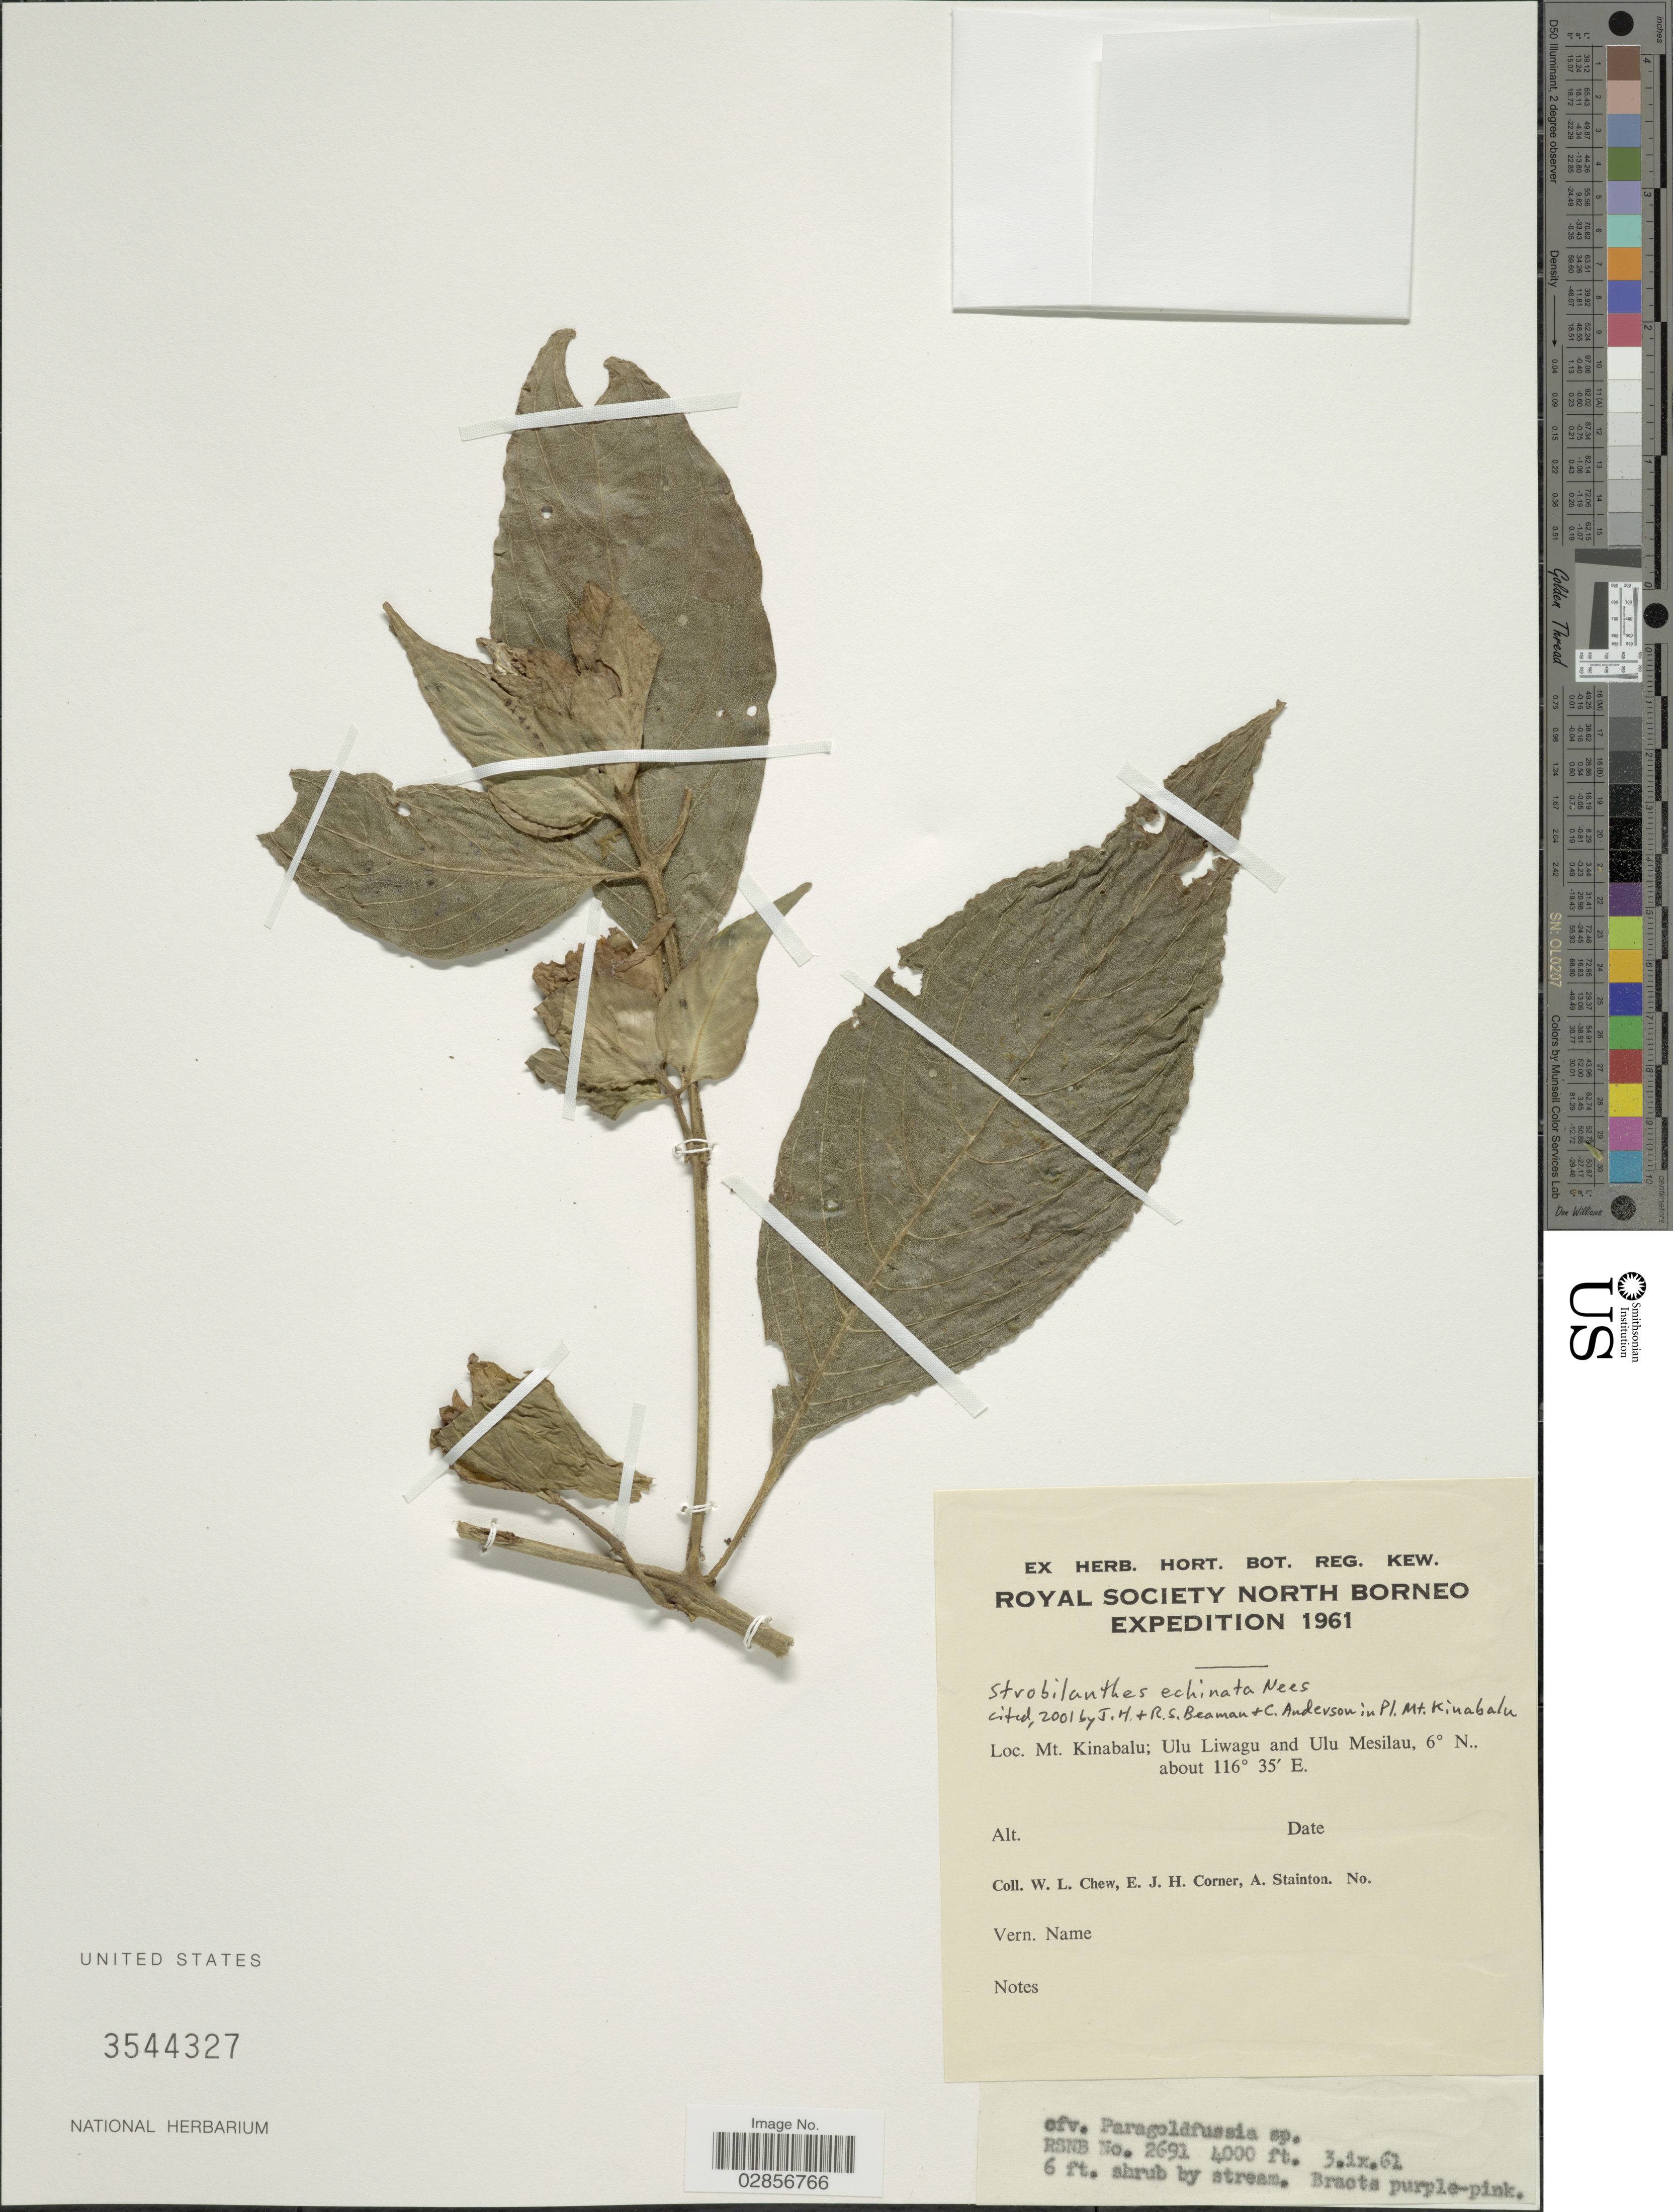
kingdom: Plantae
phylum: Tracheophyta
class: Magnoliopsida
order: Lamiales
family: Acanthaceae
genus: Strobilanthes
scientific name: Strobilanthes echinata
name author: Nees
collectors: W. Chew, E. Corner & A. Stainton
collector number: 2691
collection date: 1961-09-03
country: Malaysia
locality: North Borneo. Mt. Kinabalu; Ulu Liwagu and Ulu Mesilau.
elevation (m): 1219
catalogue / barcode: US 3544327